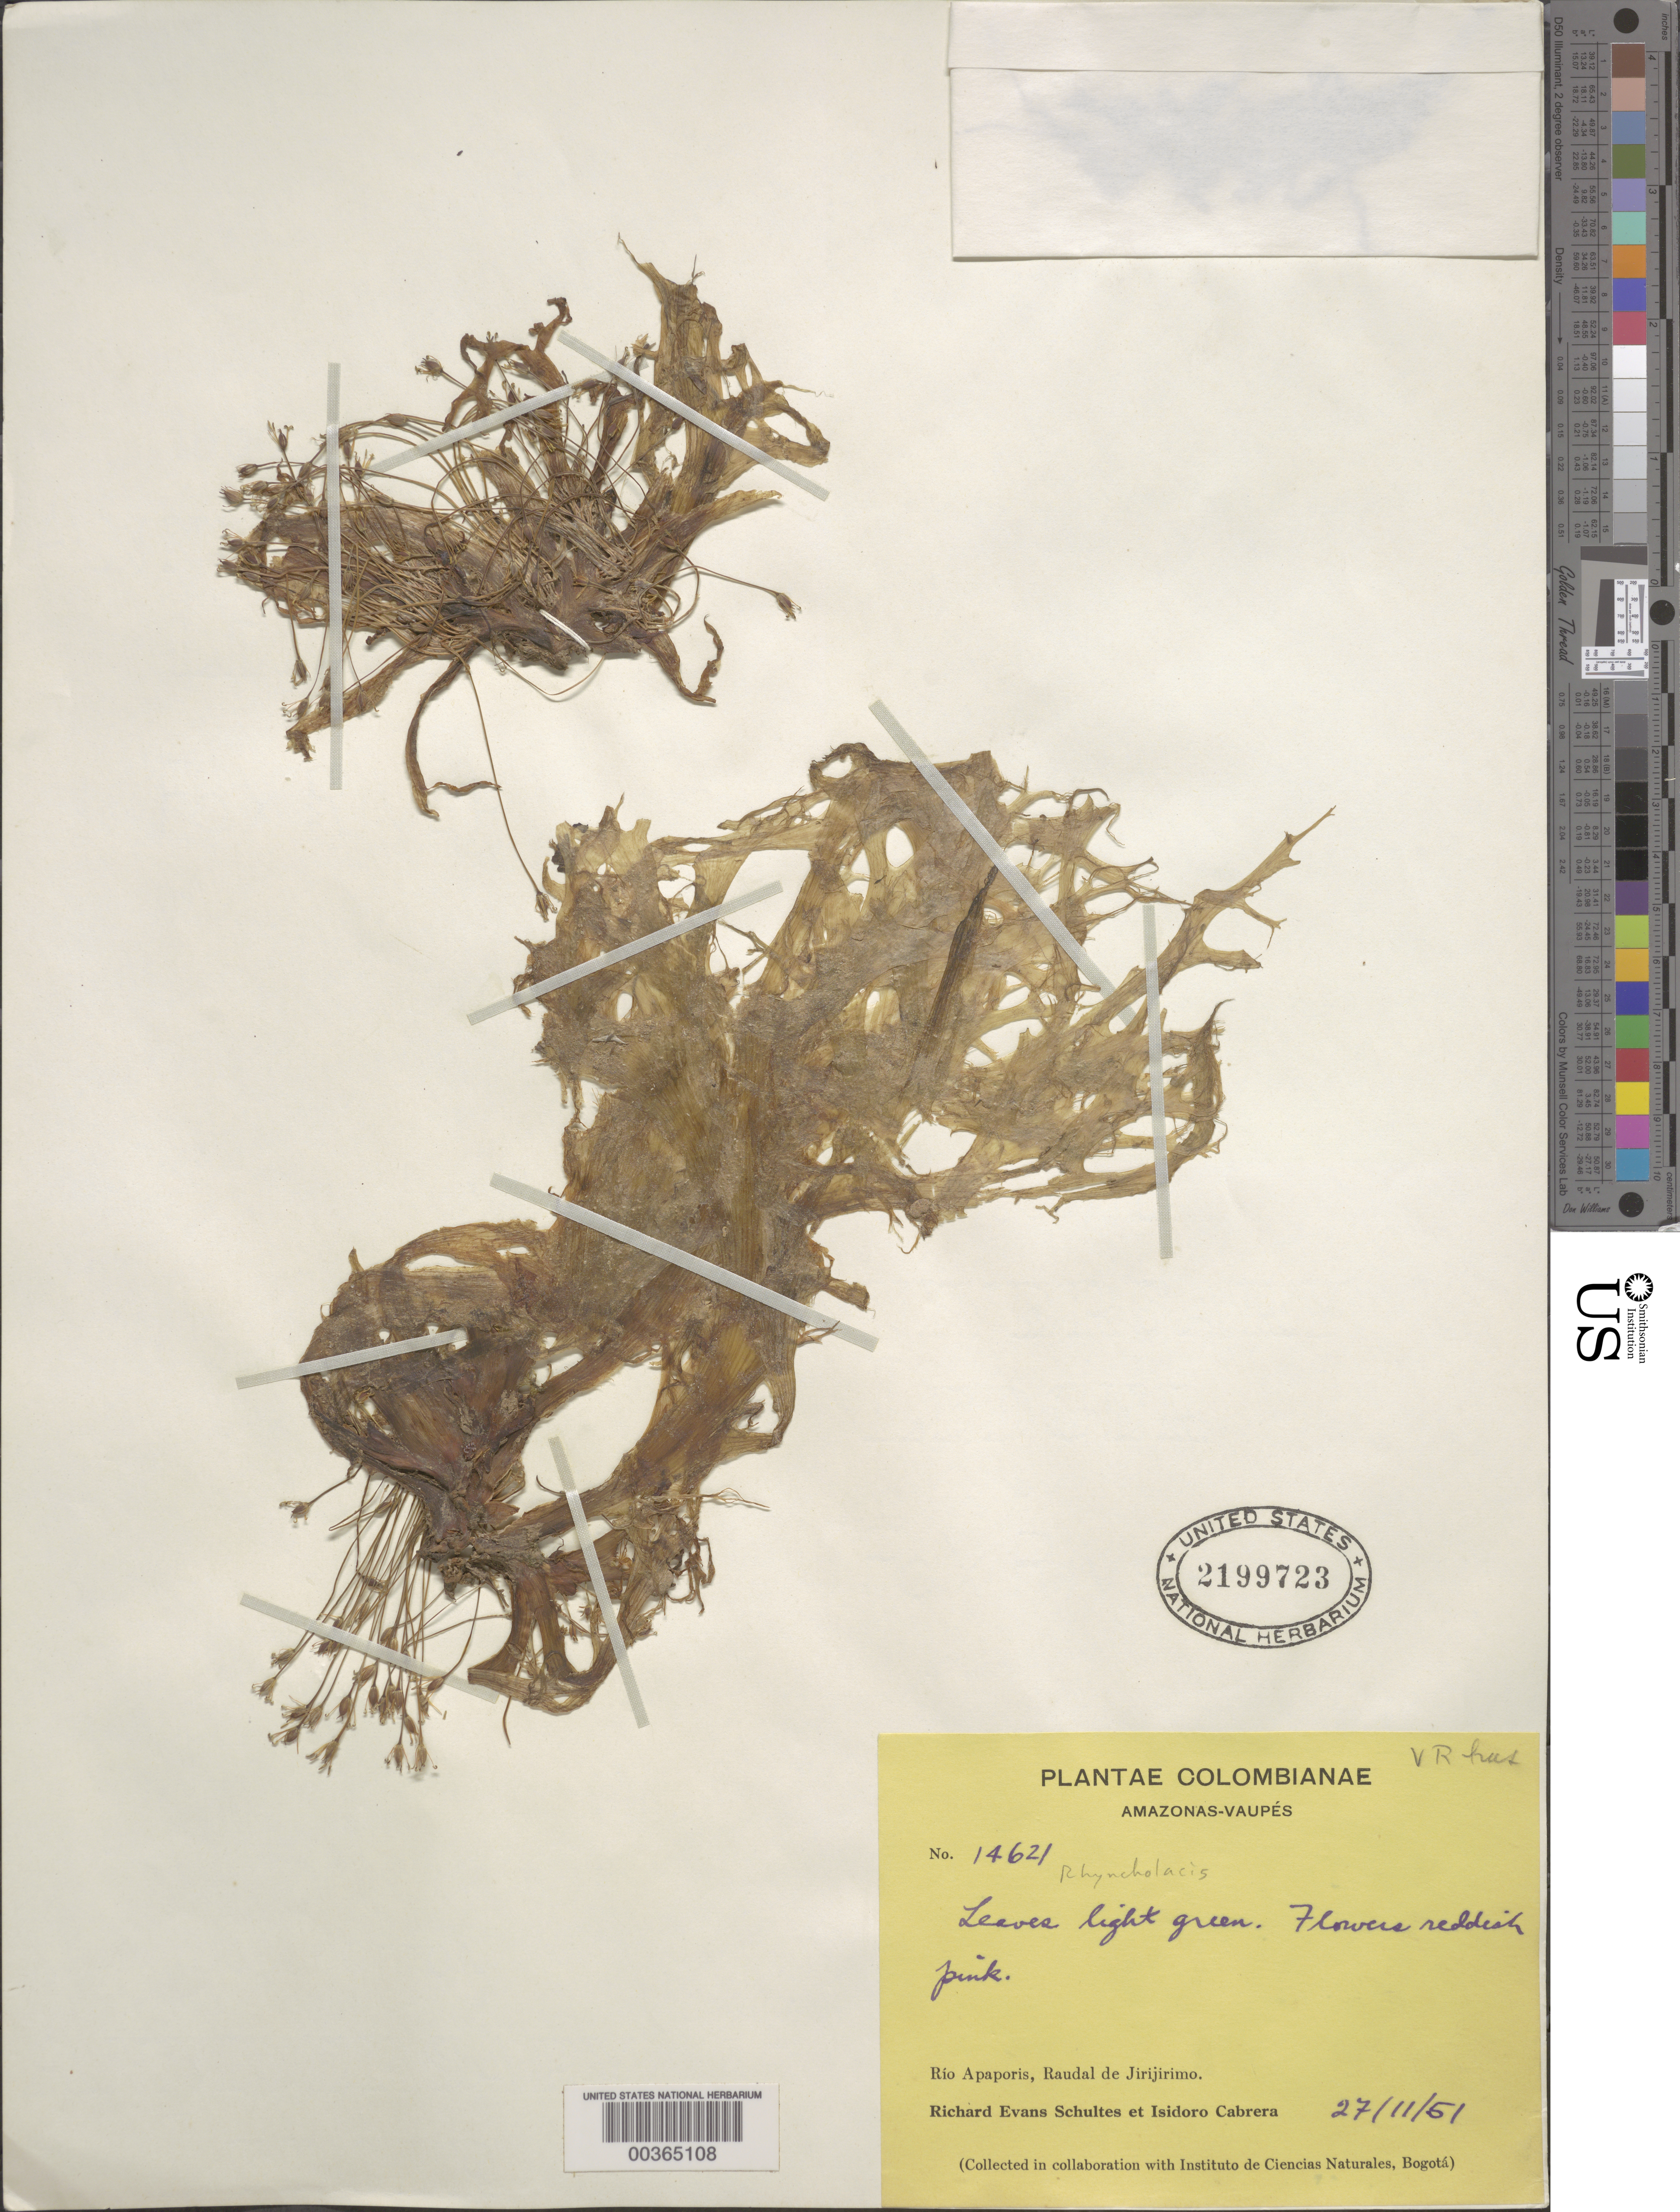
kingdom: Plantae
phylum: Tracheophyta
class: Magnoliopsida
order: Malpighiales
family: Podostemaceae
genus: Rhyncholacis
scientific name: Rhyncholacis sp.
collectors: R. E. Schultes & I. Cabrera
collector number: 14621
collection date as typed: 27 Nov 1951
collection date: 1951-11-27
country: Colombia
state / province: Amazônas / Vaupés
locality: Rio Apaporis, Raudal de Jirijirimo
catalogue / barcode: US 2199723